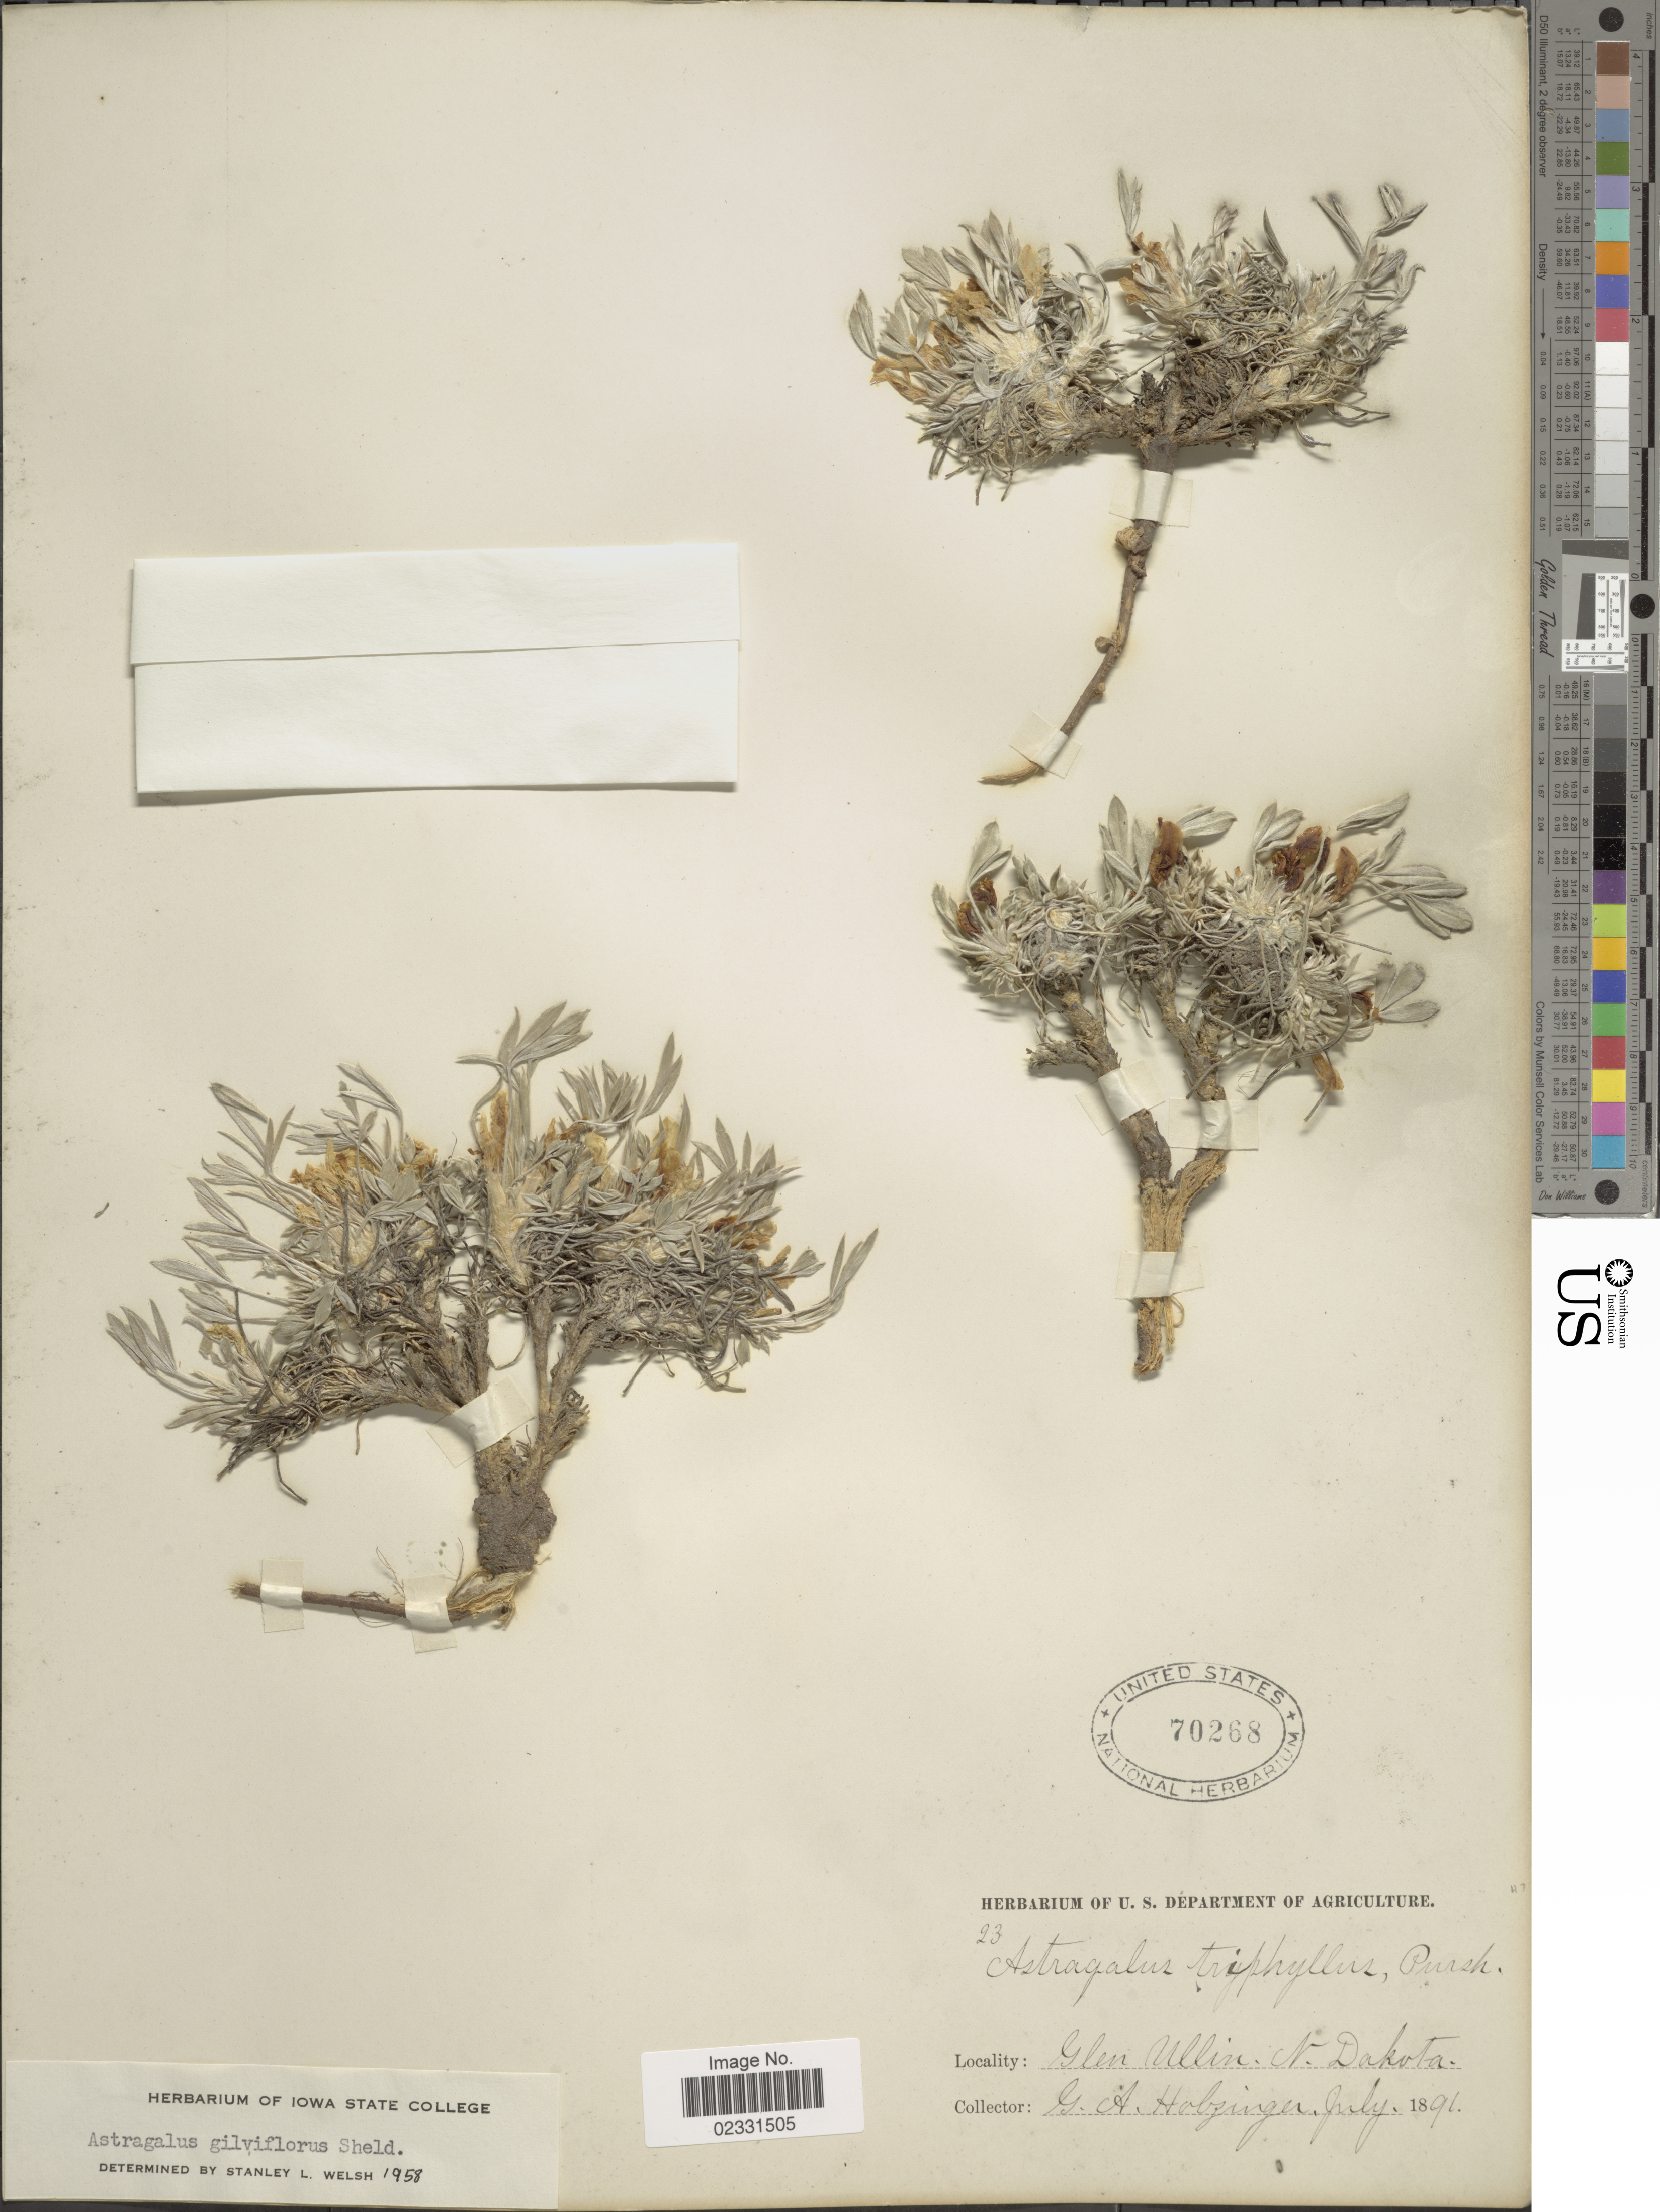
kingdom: Plantae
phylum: Tracheophyta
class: Magnoliopsida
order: Fabales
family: Fabaceae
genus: Astragalus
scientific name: Astragalus gilviflorus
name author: E. Sheld.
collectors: G. A. Holzinger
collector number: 23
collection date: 1891-07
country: United States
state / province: North Dakota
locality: Glen Ullin, N. Dakota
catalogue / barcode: US 70268